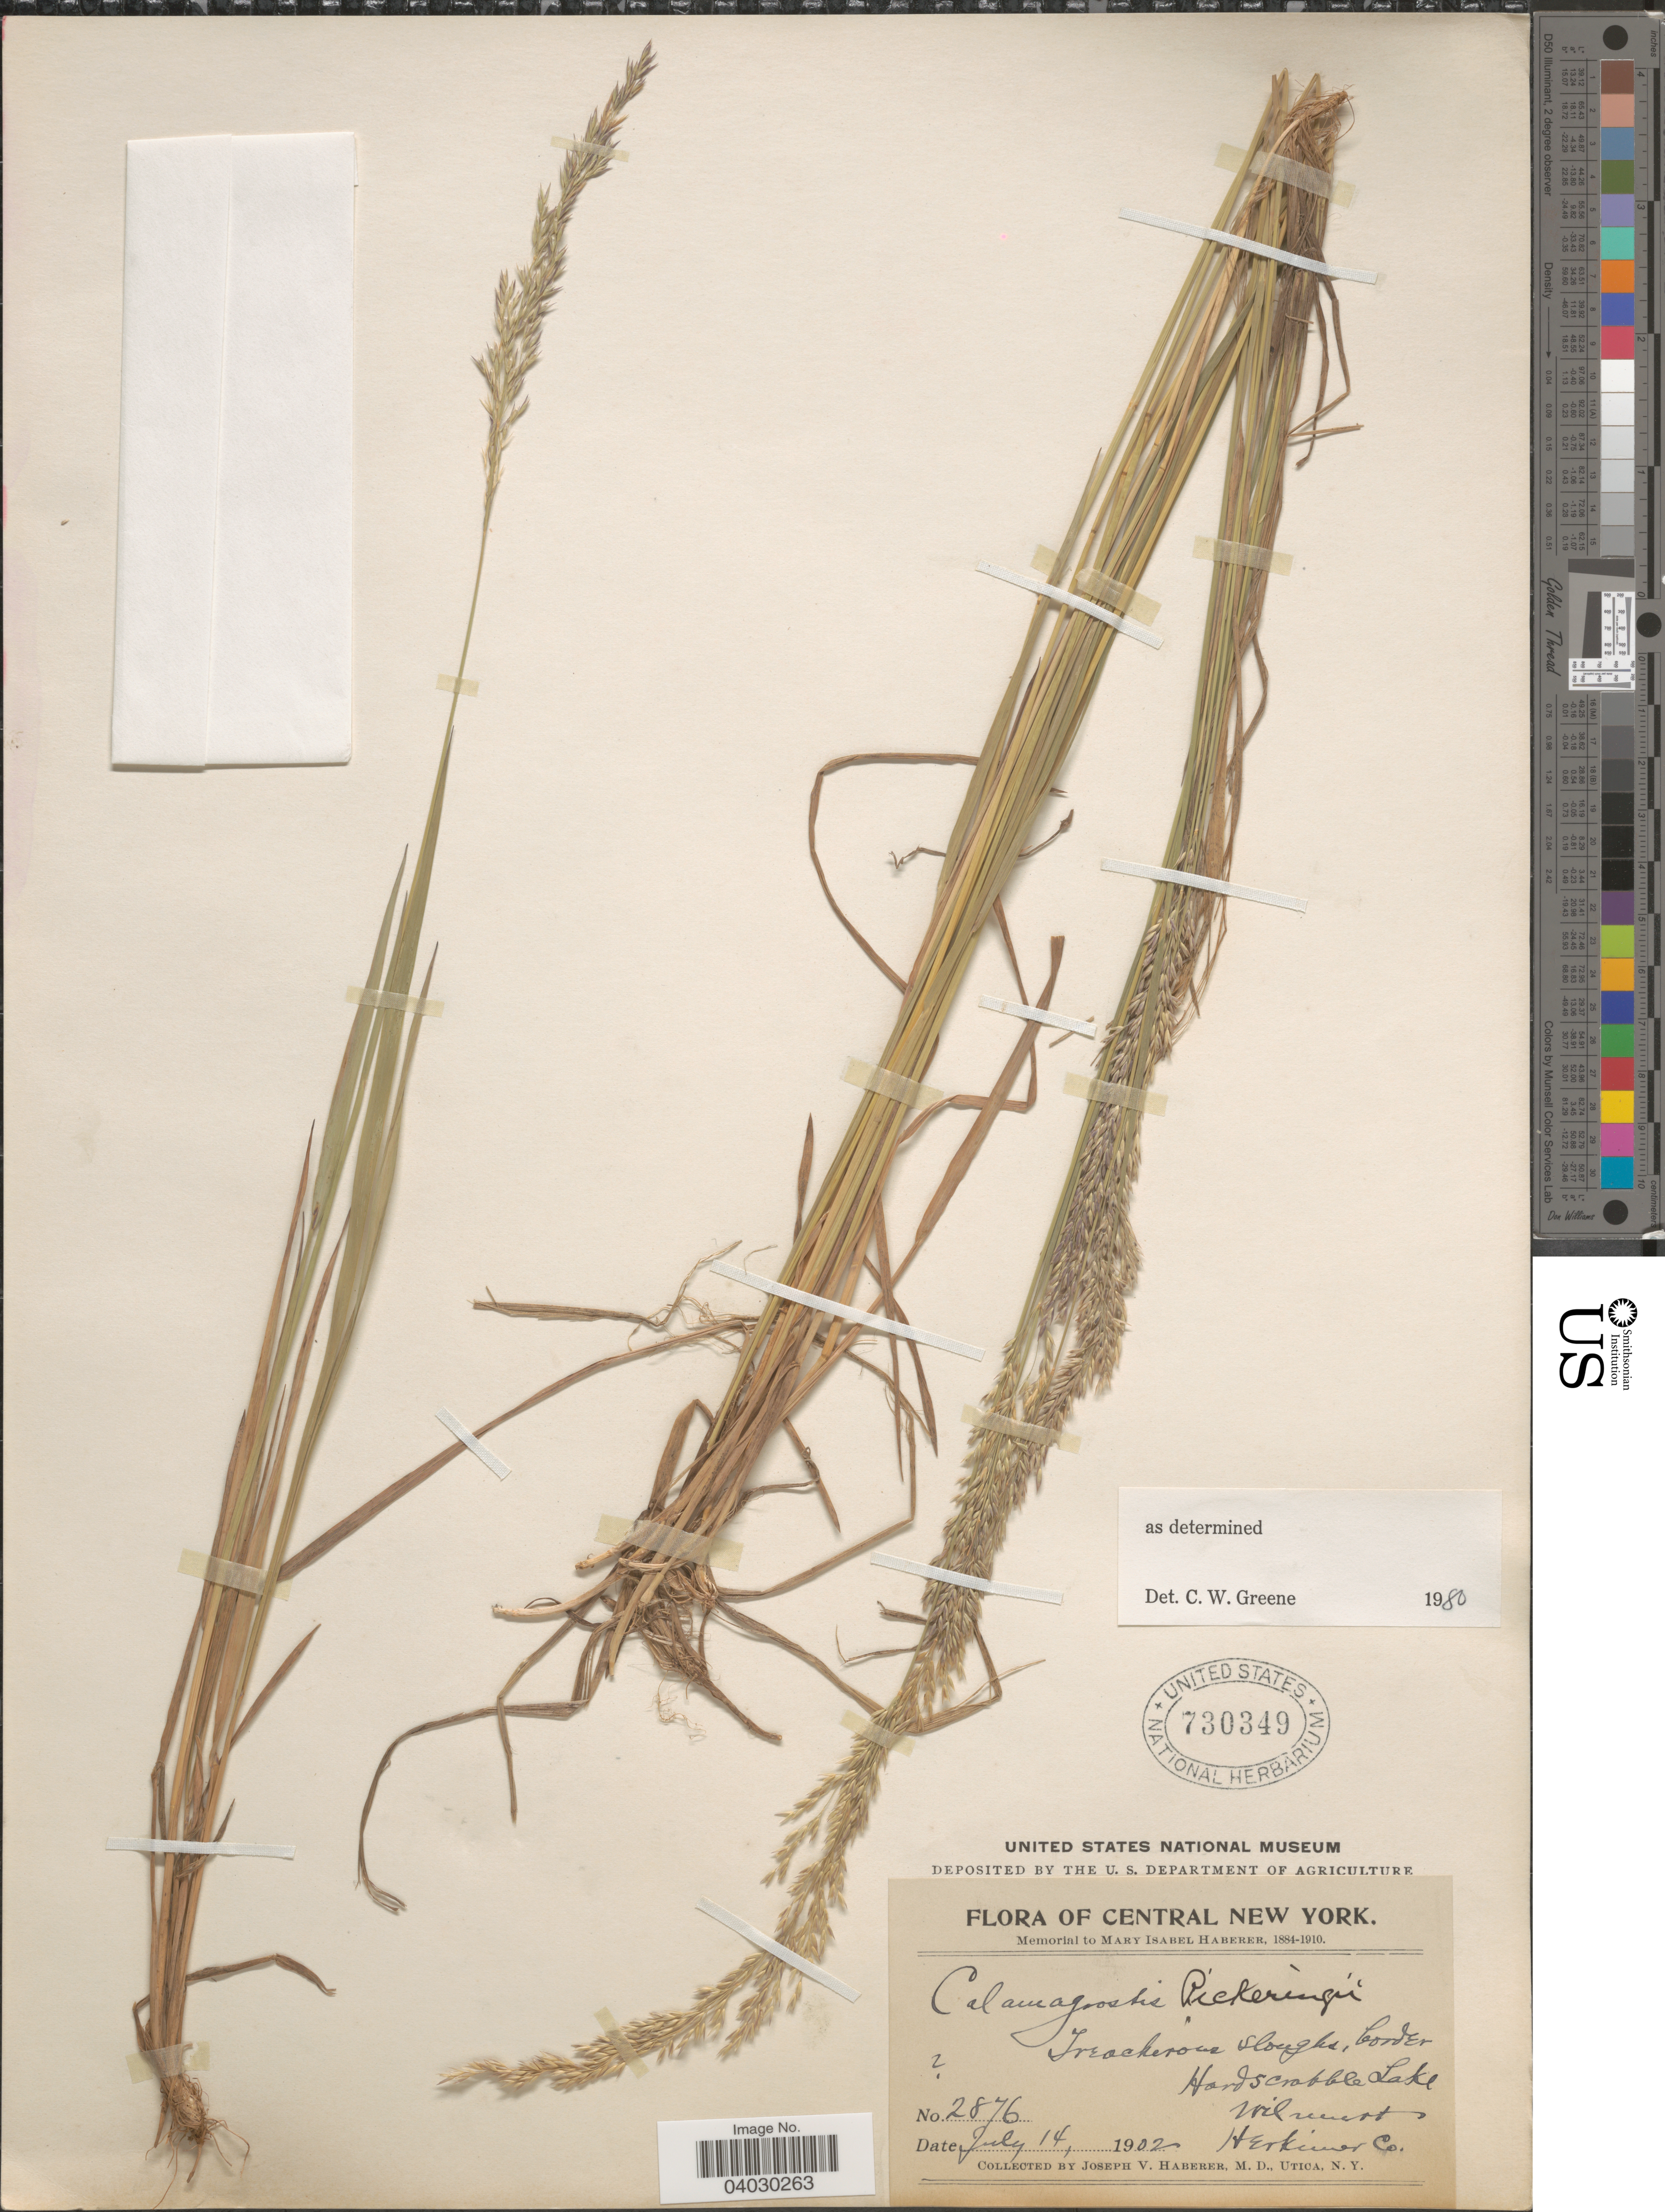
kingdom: Plantae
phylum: Tracheophyta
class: Liliopsida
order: Poales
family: Poaceae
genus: Calamagrostis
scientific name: Calamagrostis pickeringii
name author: A. Gray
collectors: J. V. Haberer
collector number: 2876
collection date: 1902-07-14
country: United States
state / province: New York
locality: Central New York. Hardscrabble Lake. Wilmurt. Herkimer Co.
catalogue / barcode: US 730349